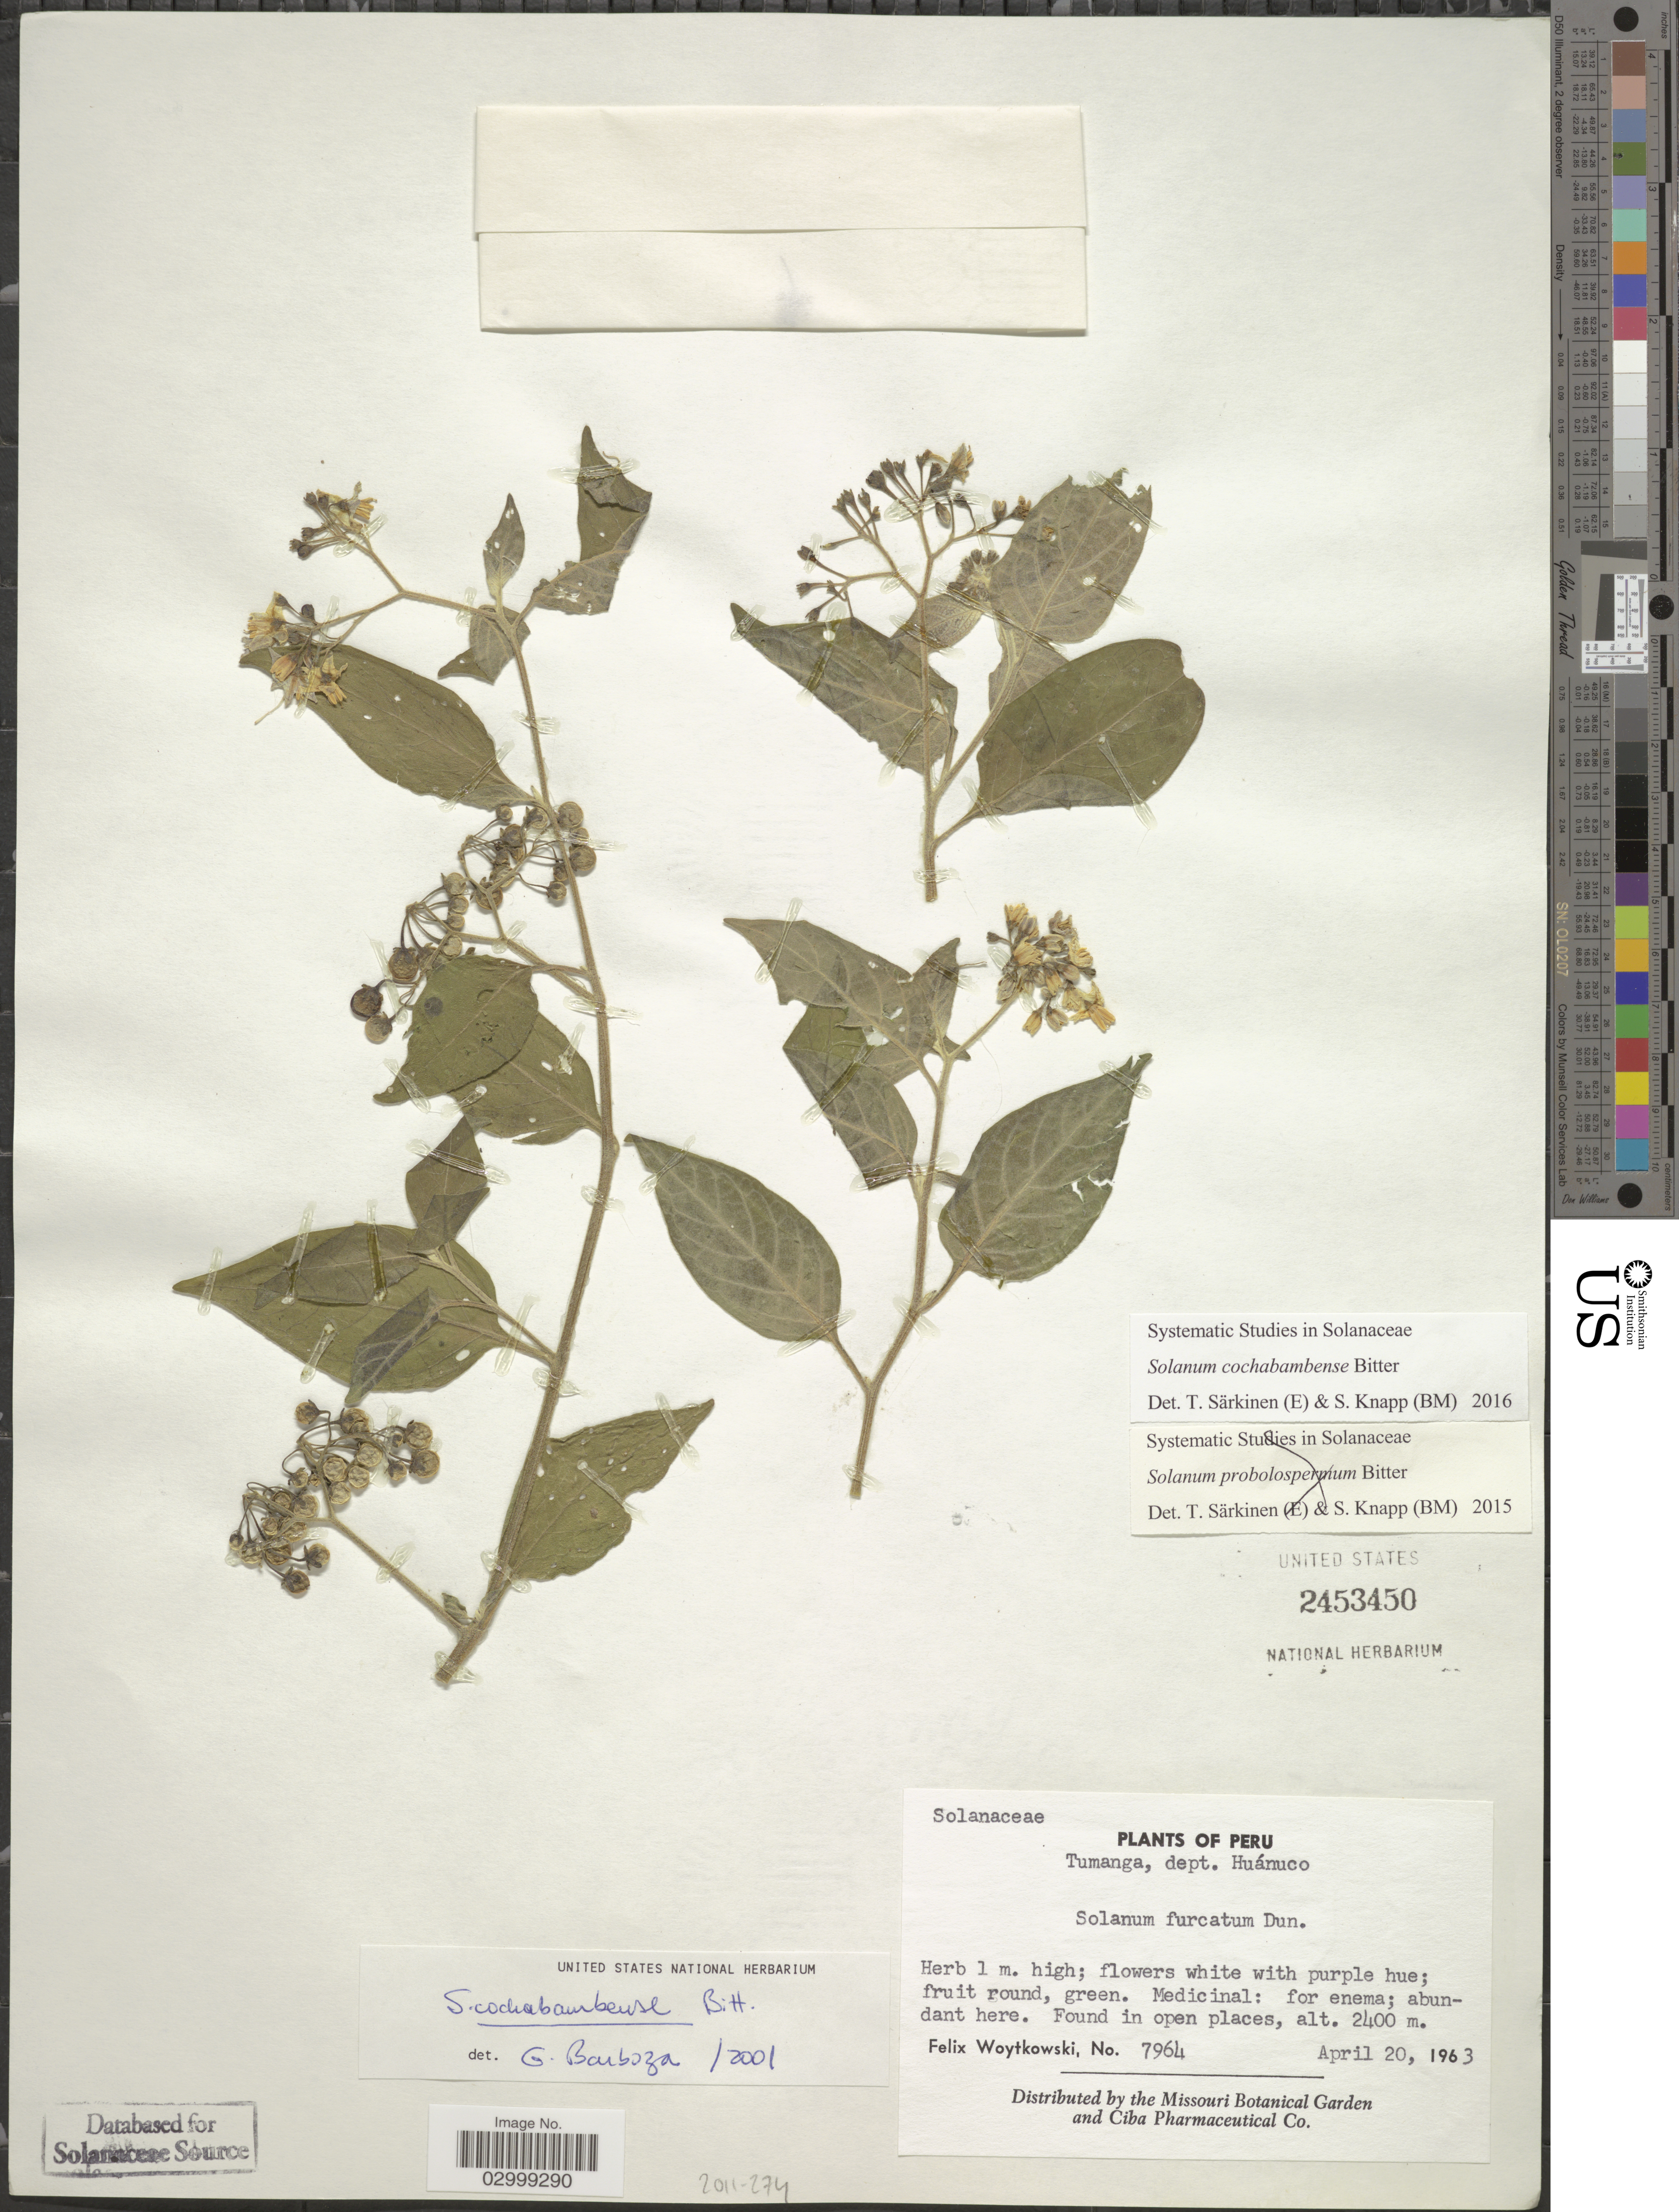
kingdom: Plantae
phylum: Tracheophyta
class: Magnoliopsida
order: Solanales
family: Solanaceae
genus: Solanum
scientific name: Solanum cochabambense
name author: Bitter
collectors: F. Woytkowski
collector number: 7964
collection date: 1963-04-20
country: Peru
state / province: Huánuco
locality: Tumanga, dept. Huánuco, Found in open places.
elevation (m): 2400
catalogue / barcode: US 2453450